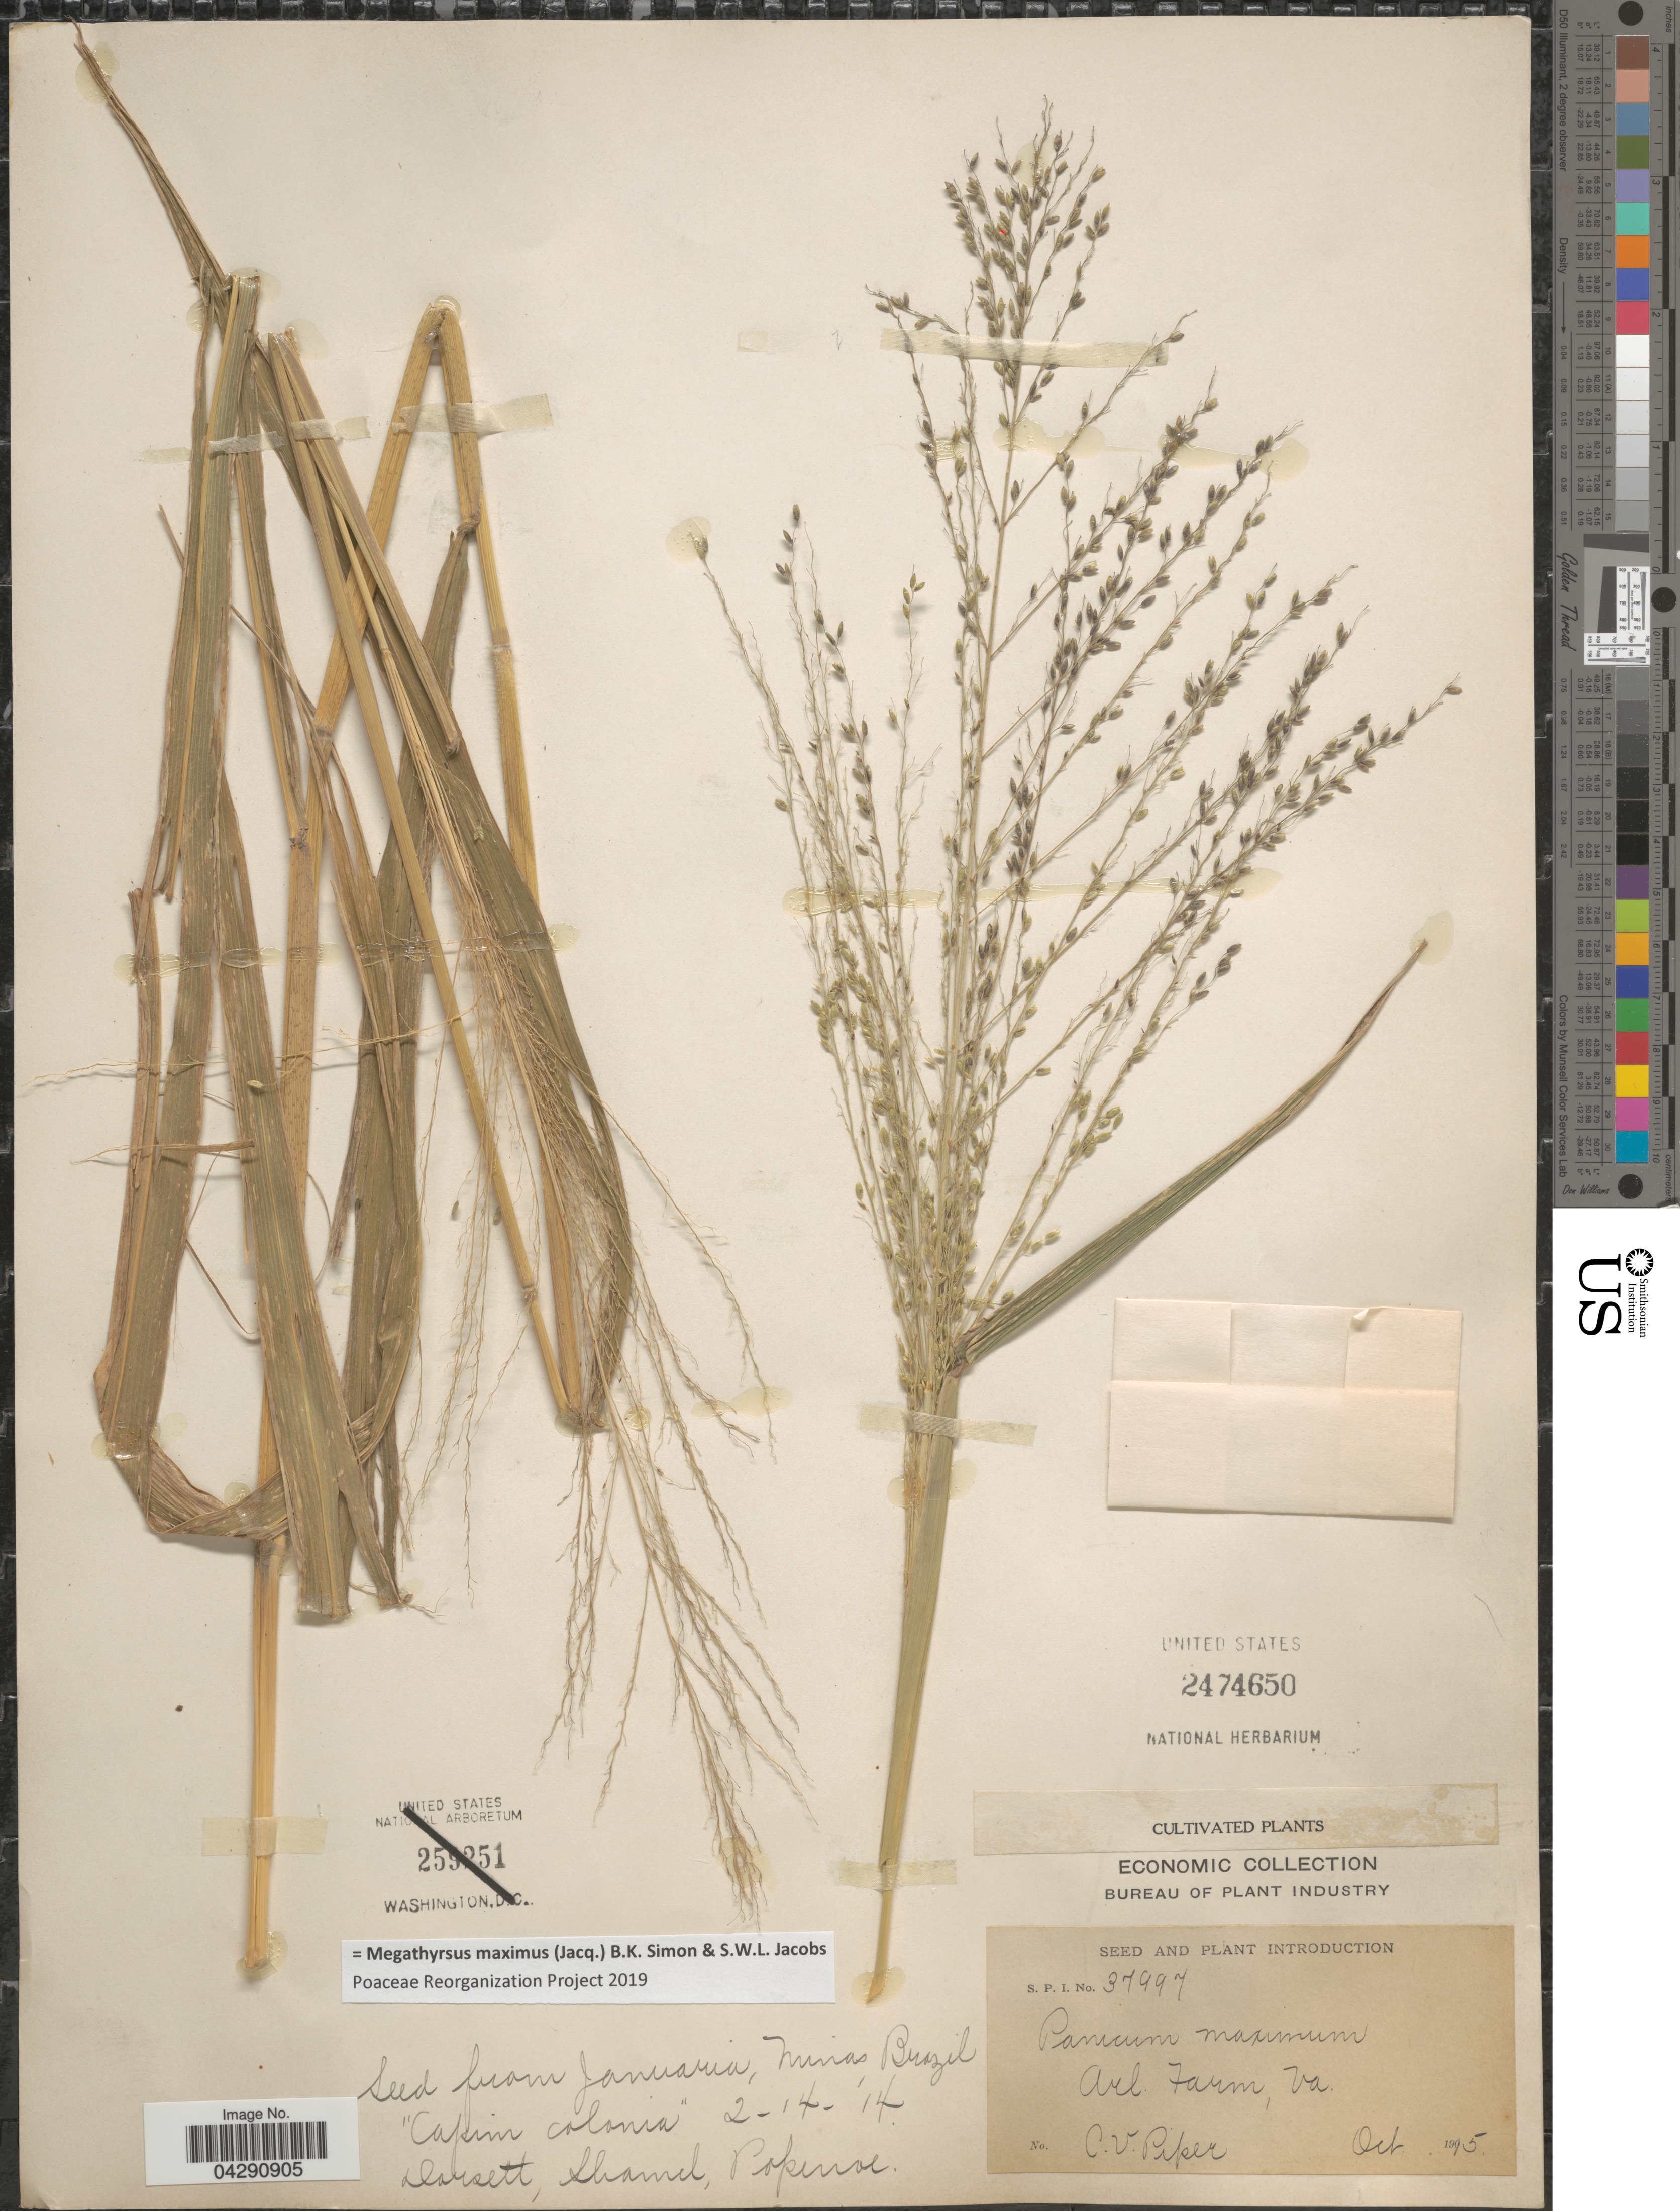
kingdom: Plantae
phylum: Tracheophyta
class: Liliopsida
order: Poales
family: Poaceae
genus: Megathyrsus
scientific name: Megathyrsus maximus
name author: (Jacq.) B.K. Simon & S.W.L. Jacobs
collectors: C. V. Piper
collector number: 37997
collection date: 1915-10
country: United States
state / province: Virginia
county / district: Arlington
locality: Arl Farm.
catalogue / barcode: US 2474650